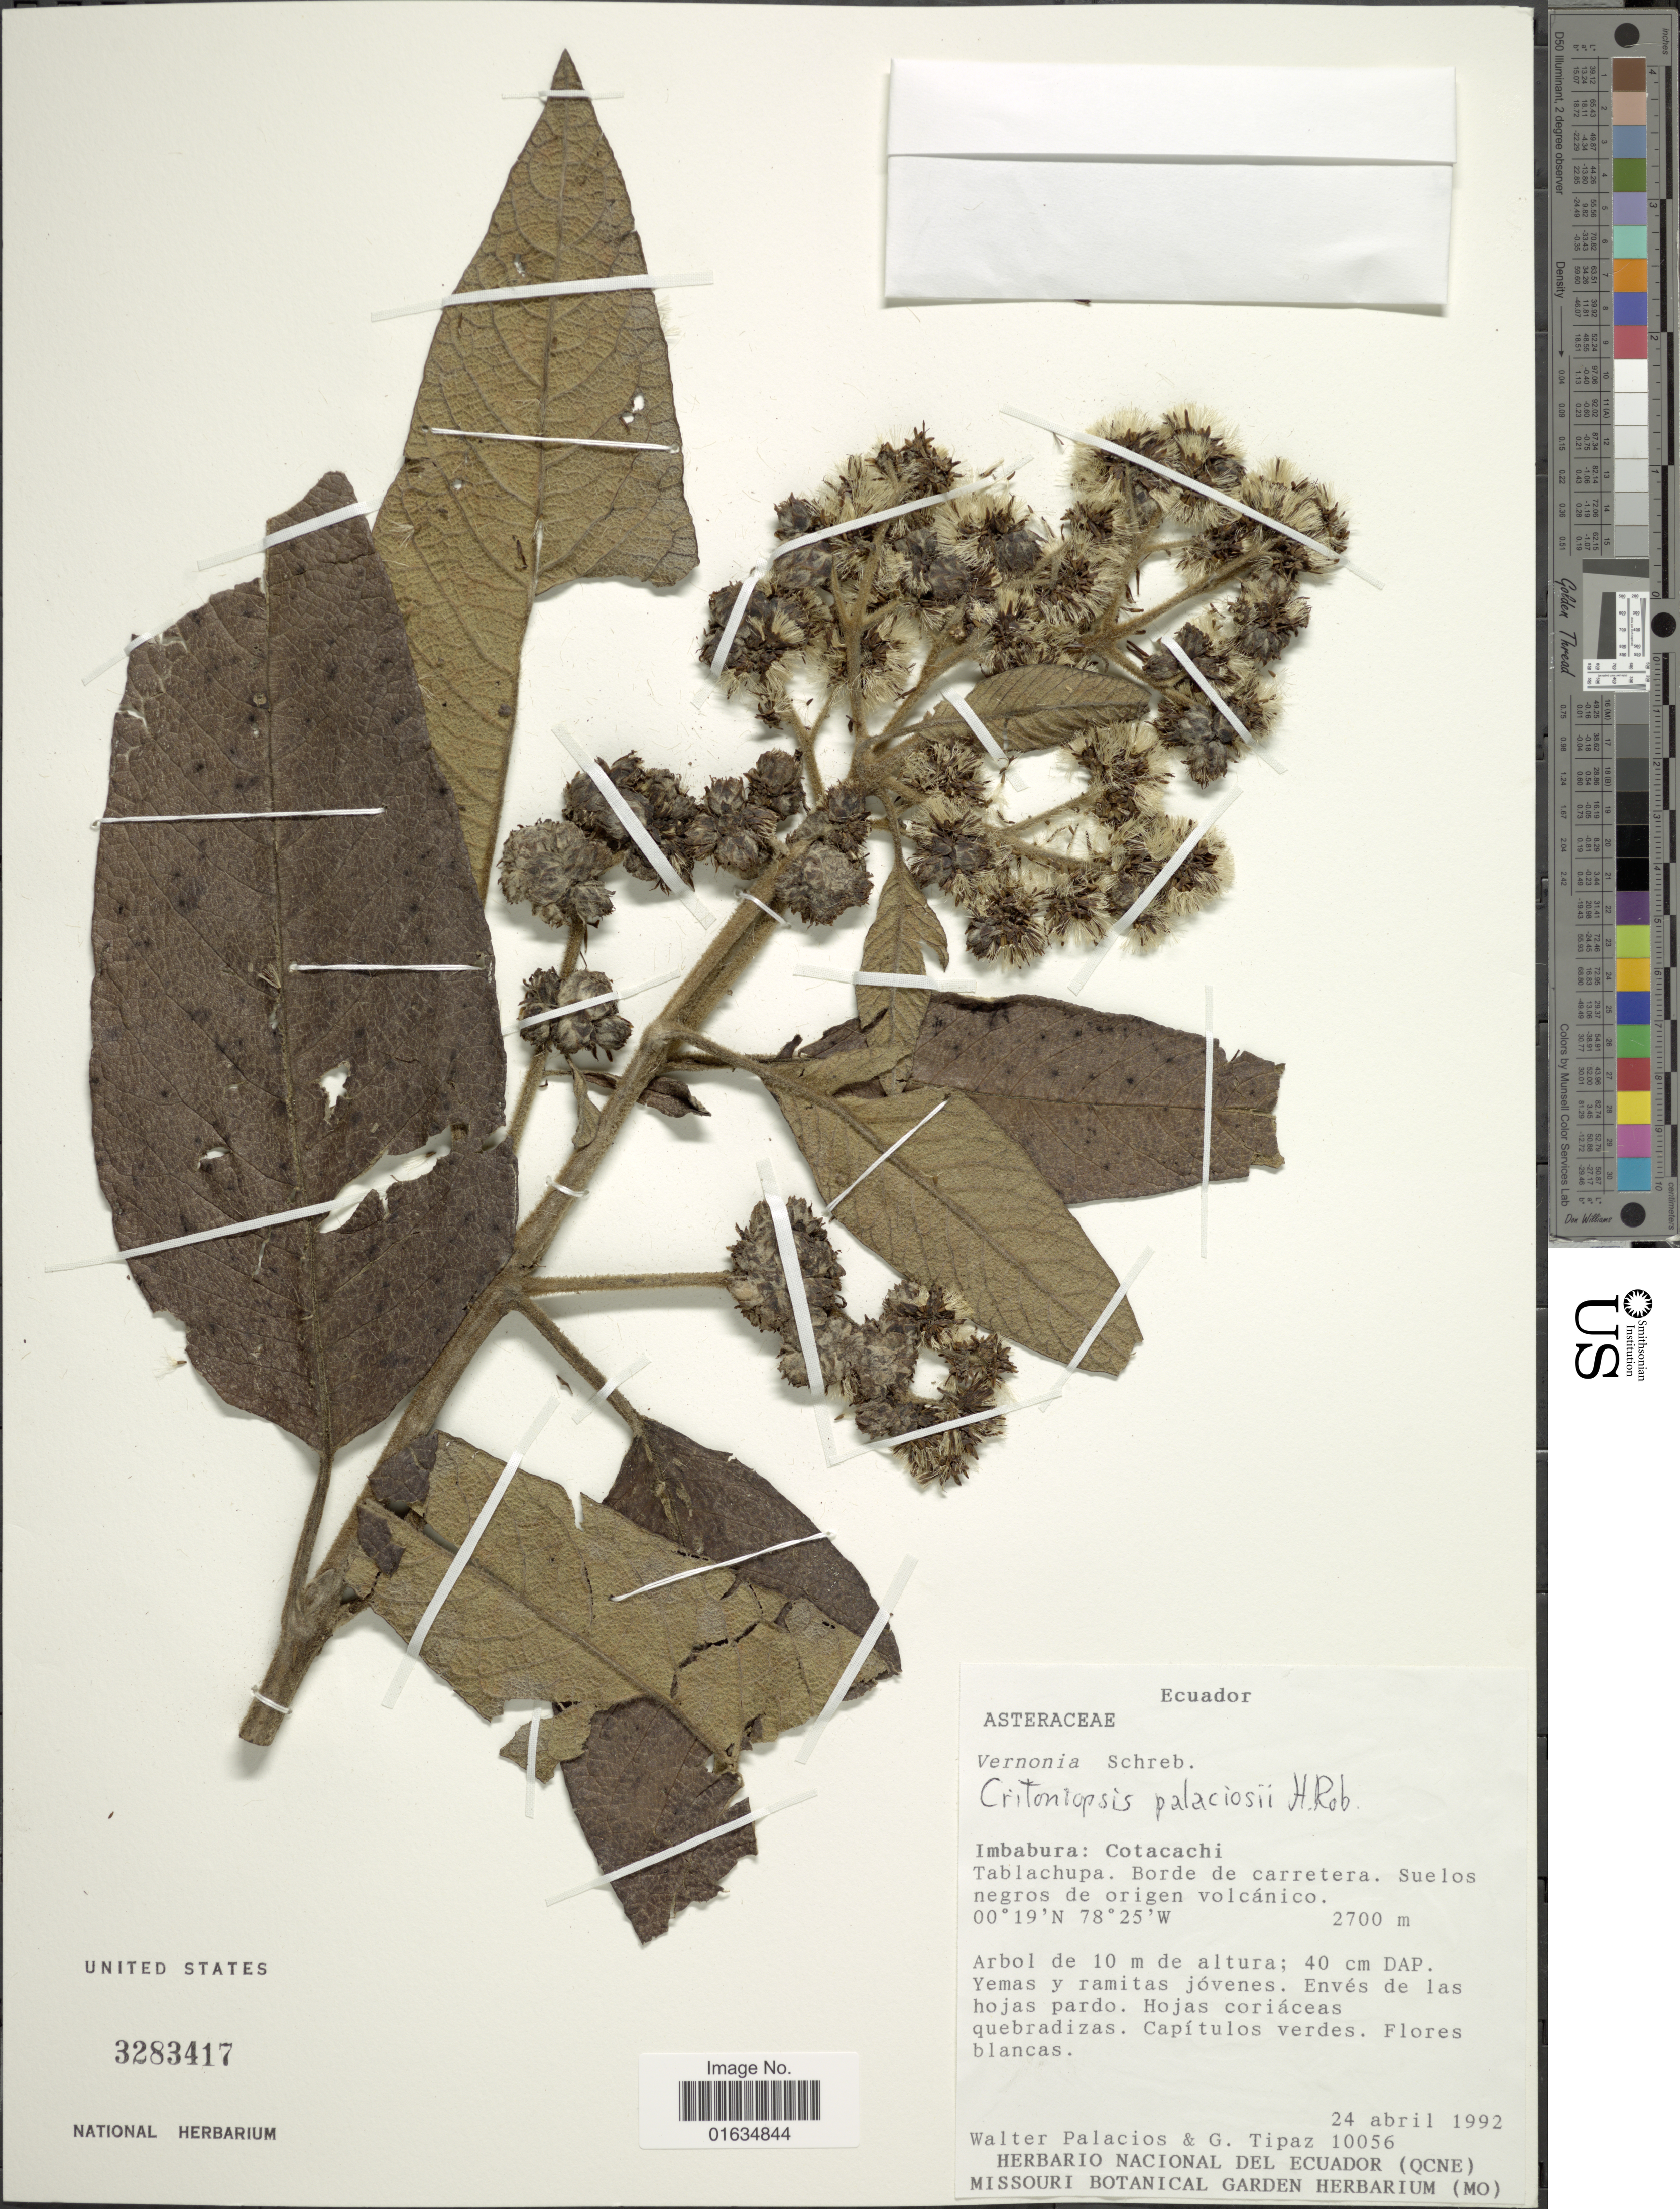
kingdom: Plantae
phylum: Tracheophyta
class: Magnoliopsida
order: Asterales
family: Asteraceae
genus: Critoniopsis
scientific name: Critoniopsis palaciosii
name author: H. Rob.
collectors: W. Palacios & G. Tipaz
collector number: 10056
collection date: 1992-04-24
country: Ecuador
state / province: Imbabura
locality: Imbabura, Cotacachi, Tablachupa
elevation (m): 2700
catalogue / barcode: US 3283417